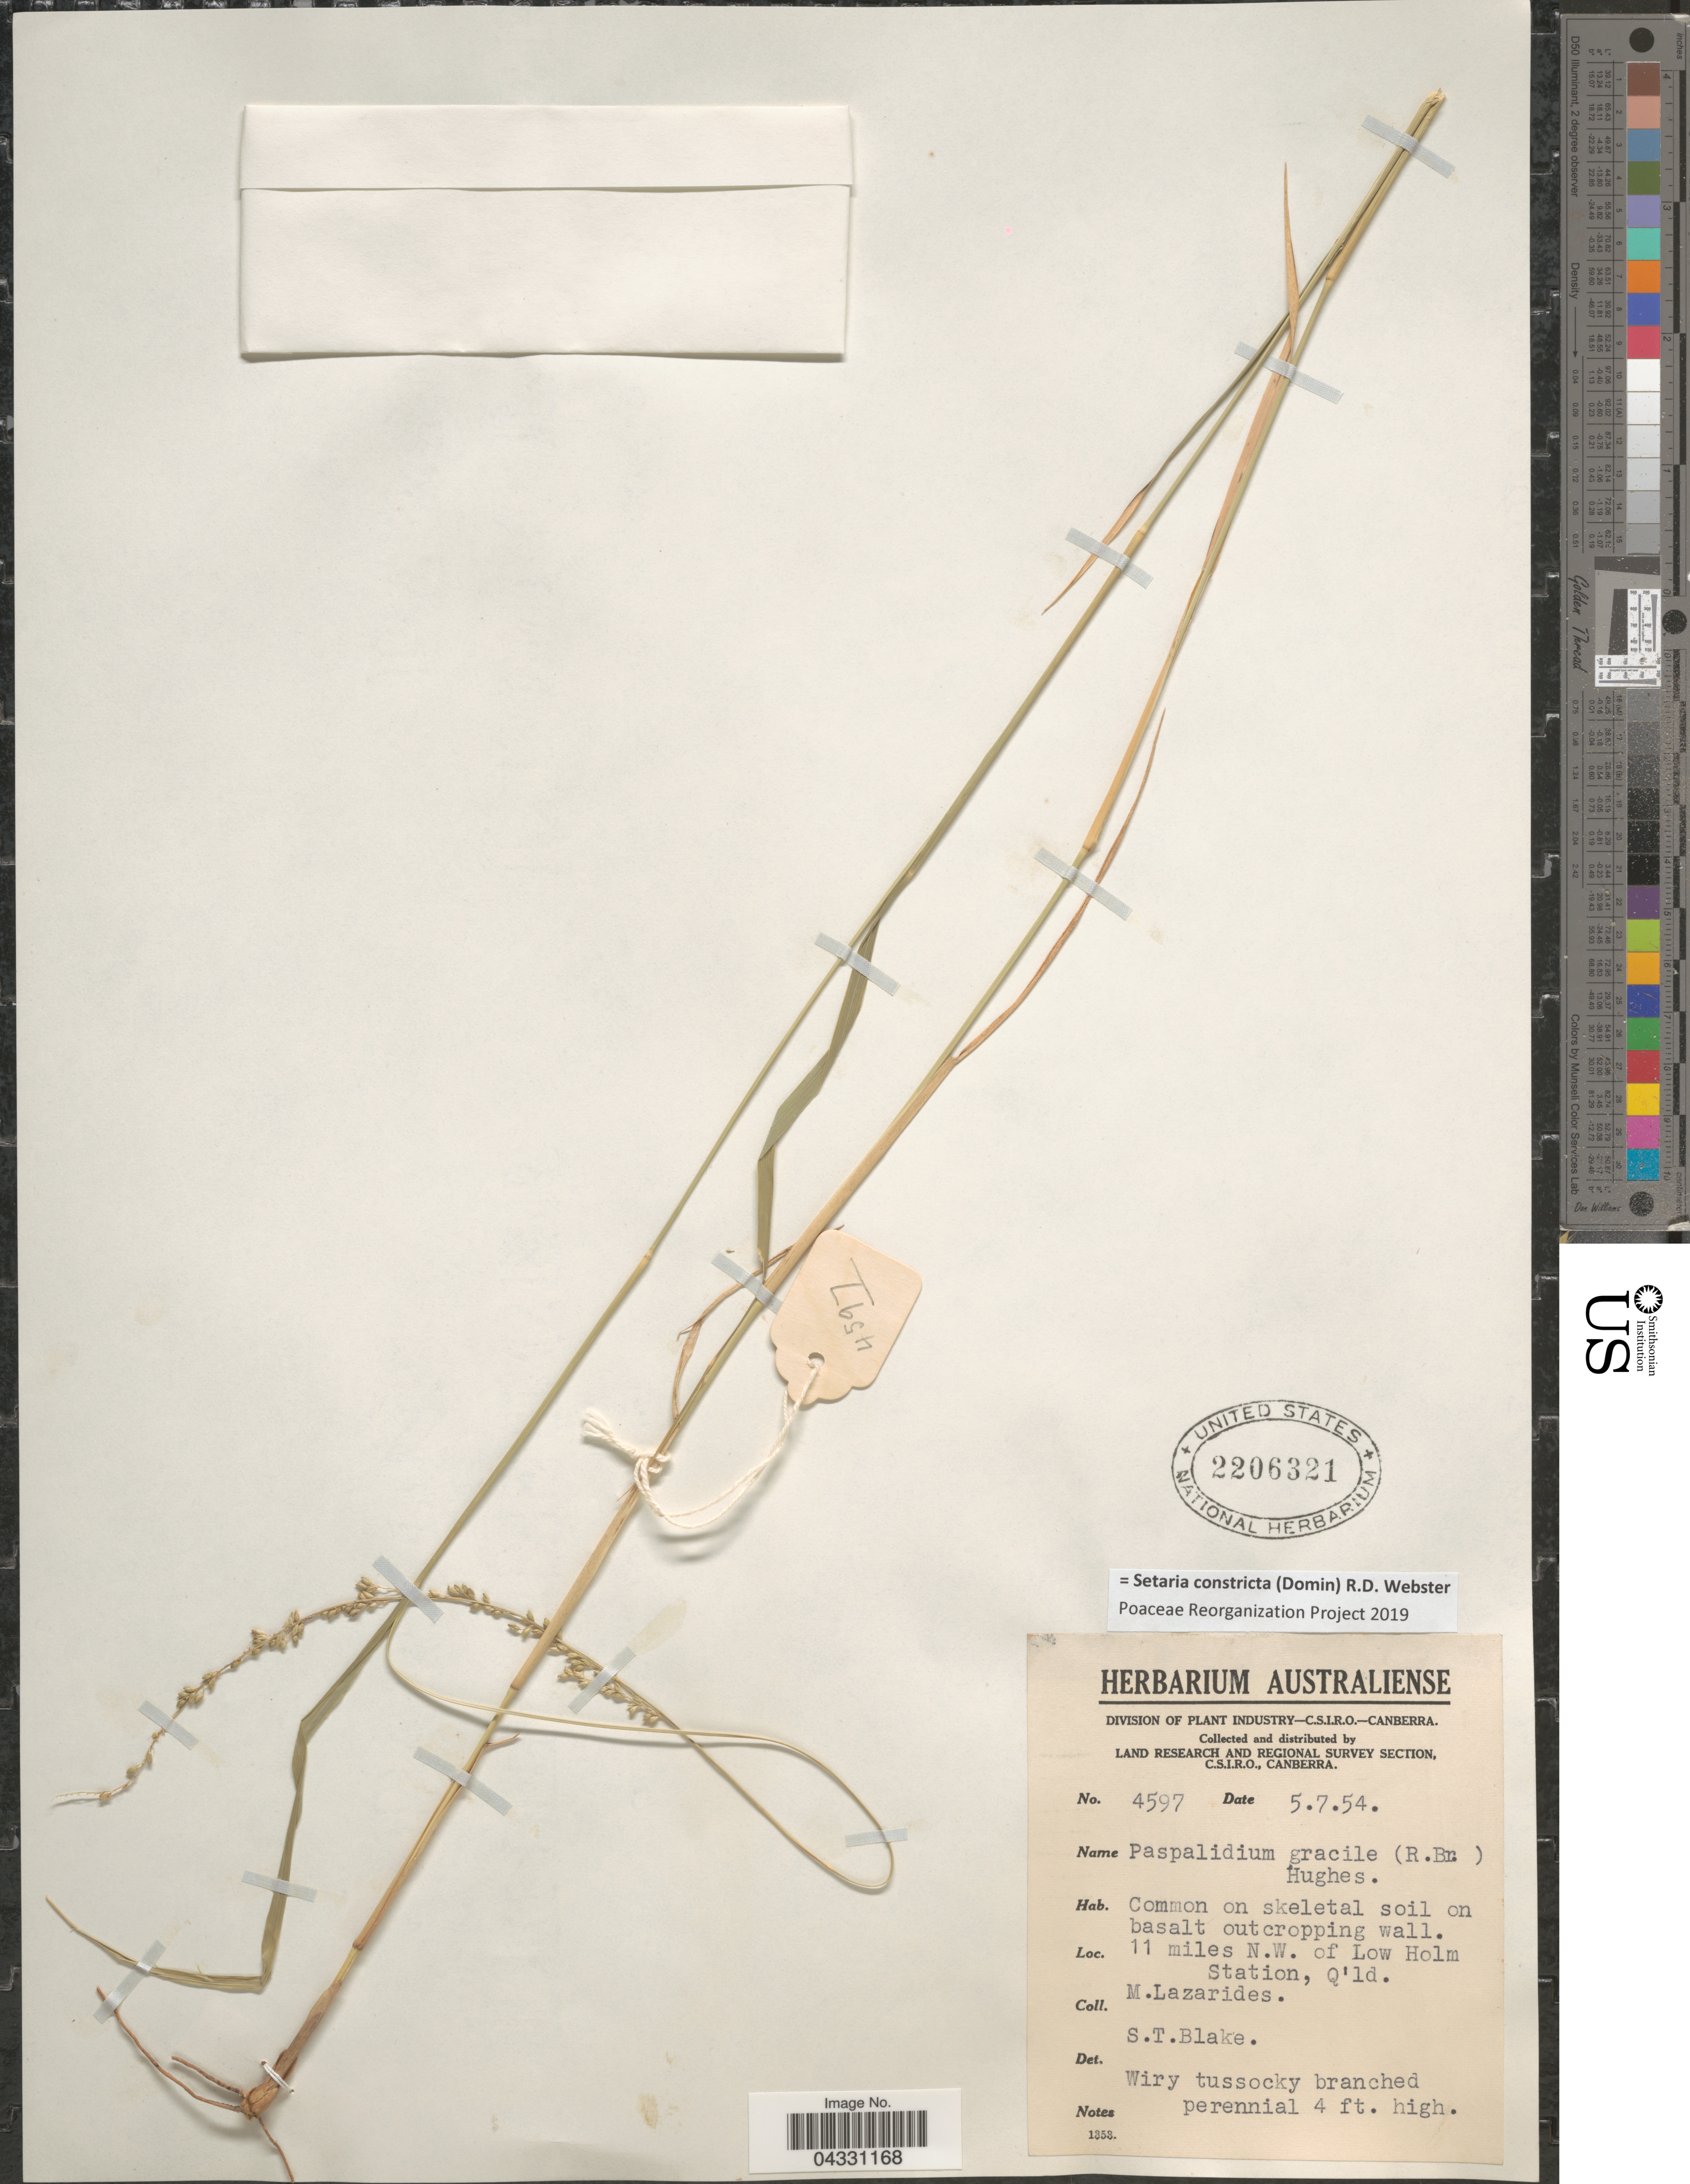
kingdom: Plantae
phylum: Tracheophyta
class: Liliopsida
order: Poales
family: Poaceae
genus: Setaria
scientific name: Setaria constricta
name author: (Domin) R.D. Webster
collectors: M. Lazarides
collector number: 4597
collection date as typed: Transcribed d/m/y: 5/7/54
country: Australia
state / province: Queensland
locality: Land Research and Regional Survey Section. 11 miles N.W. of Low Holm Station.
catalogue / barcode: US 2206321